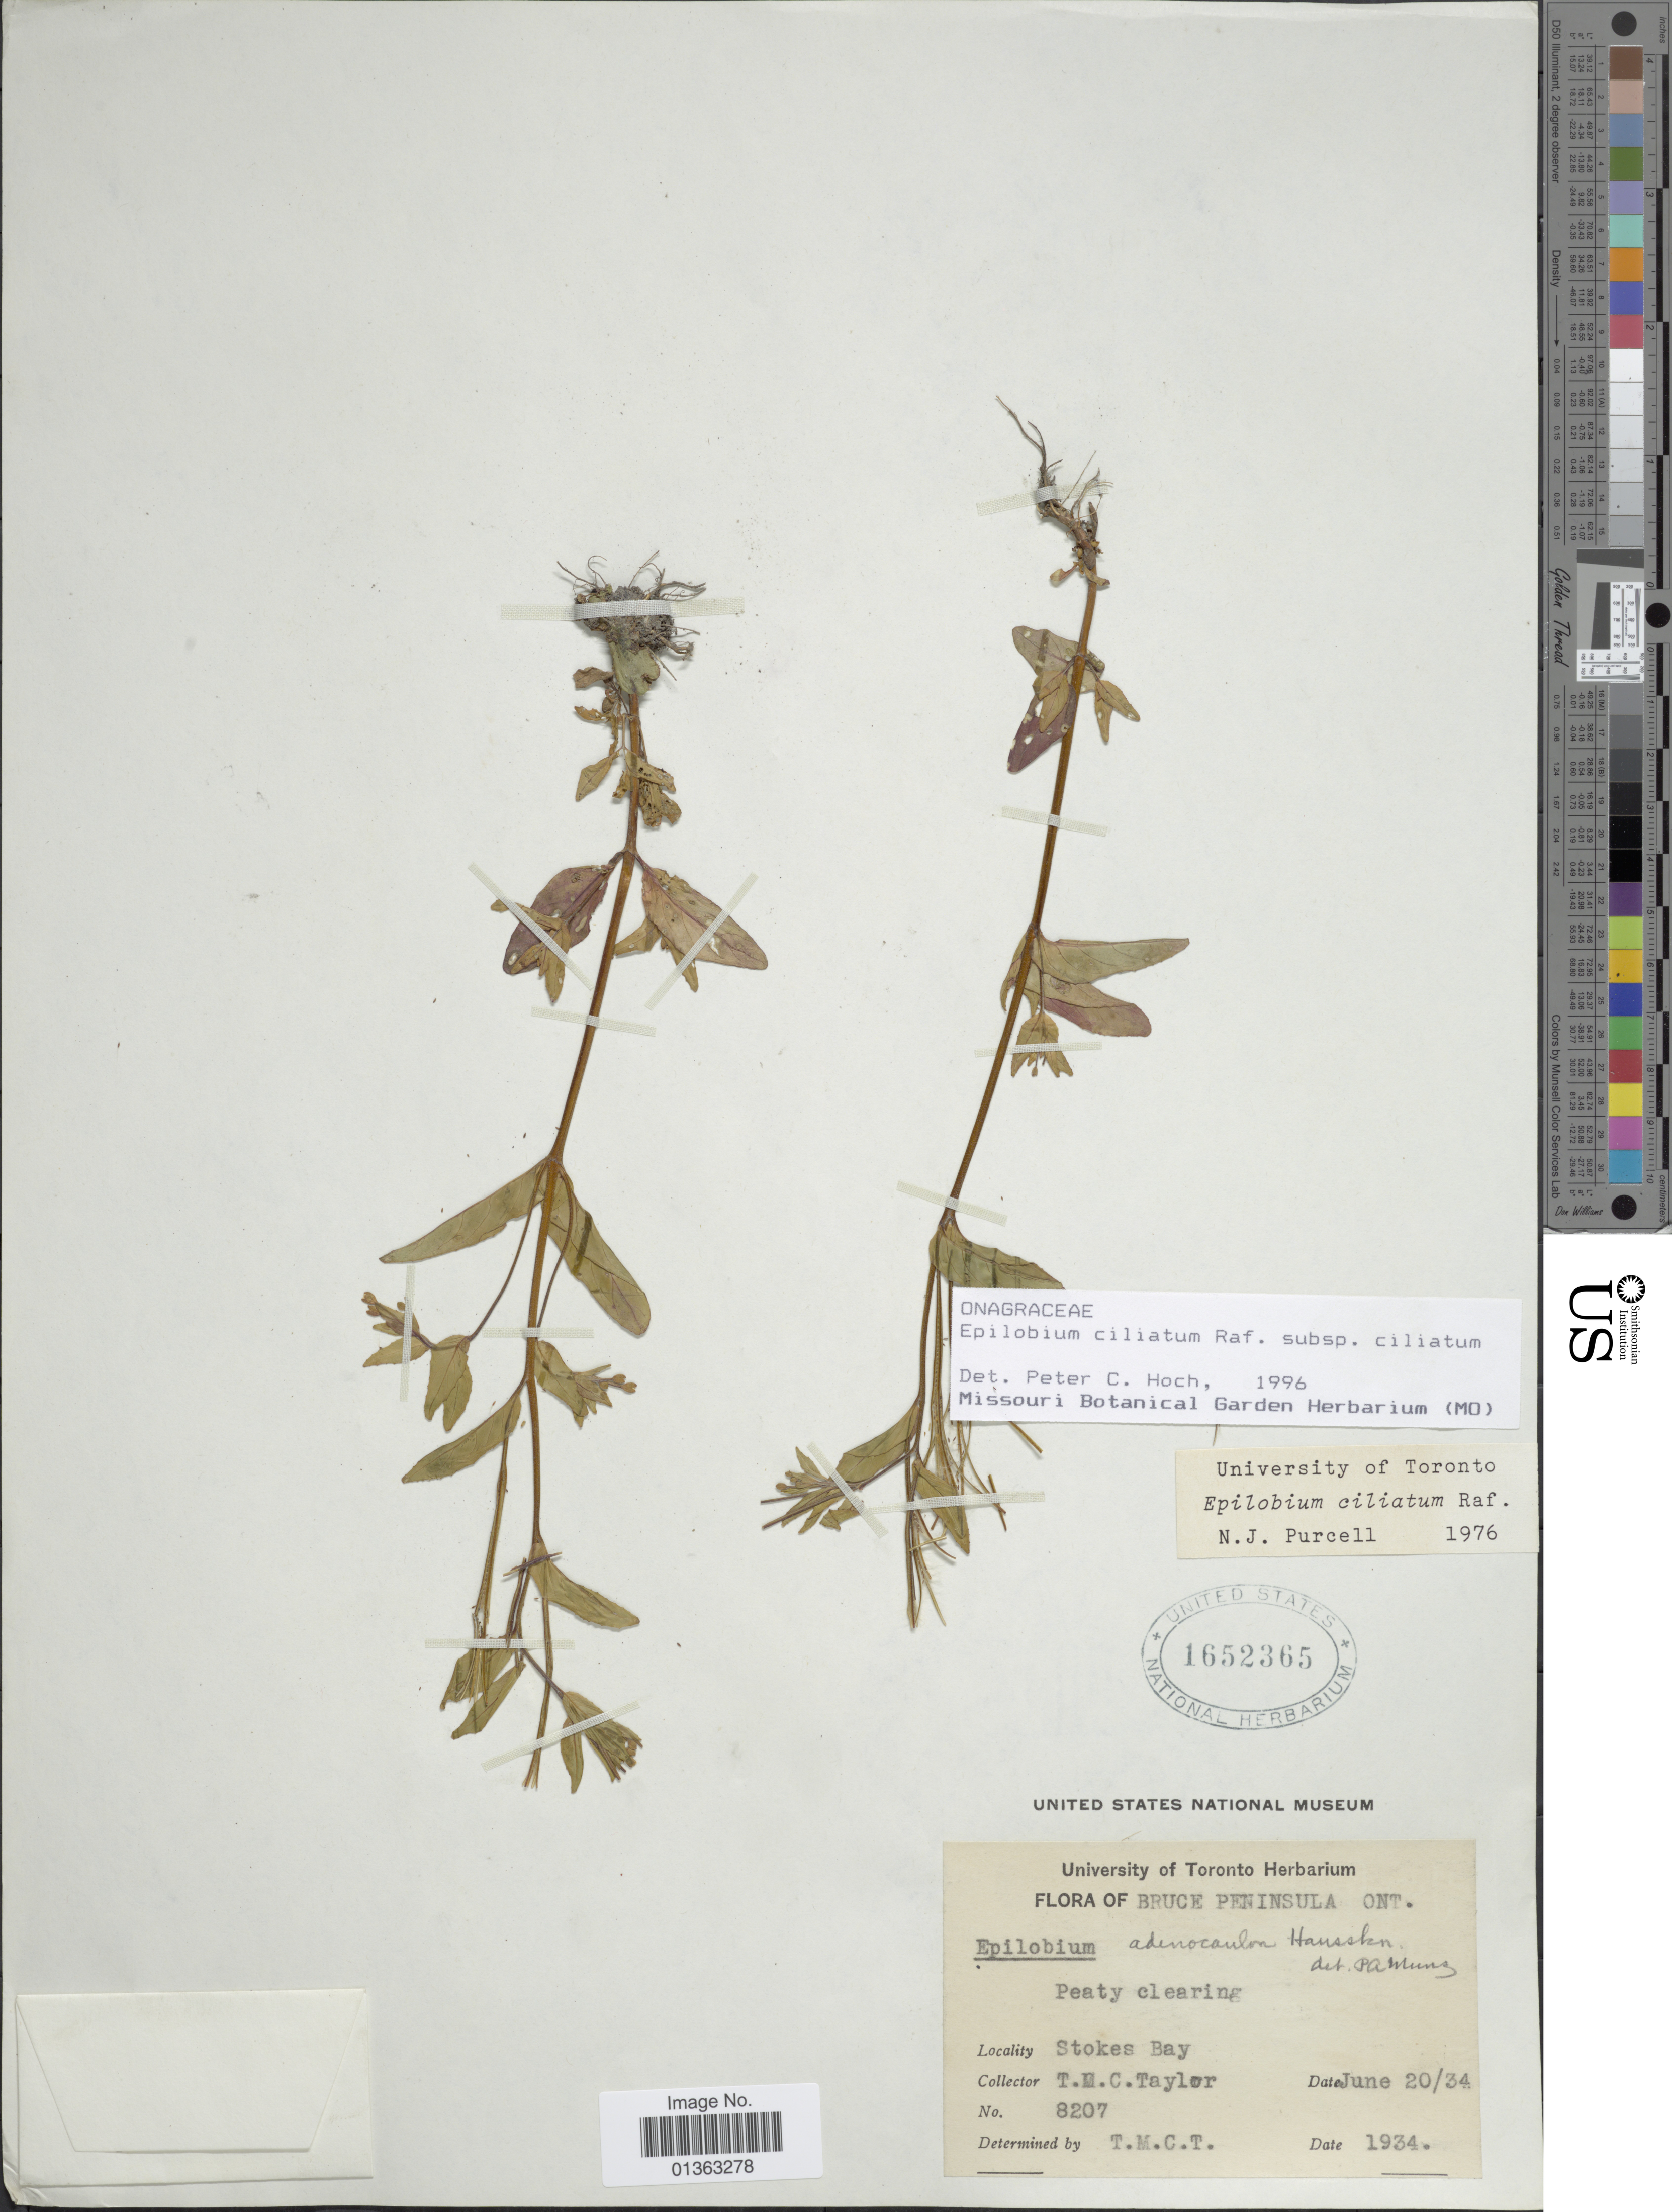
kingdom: Plantae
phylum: Tracheophyta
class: Magnoliopsida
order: Myrtales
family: Onagraceae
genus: Epilobium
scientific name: Epilobium ciliatum subsp. ciliatum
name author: Raf.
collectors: T. M. C. Taylor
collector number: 8207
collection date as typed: Transcribed d/m/y: 20/6/34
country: Canada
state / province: Ontario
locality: Bruce Peninsula. Stokes Bay.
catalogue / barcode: US 1652365